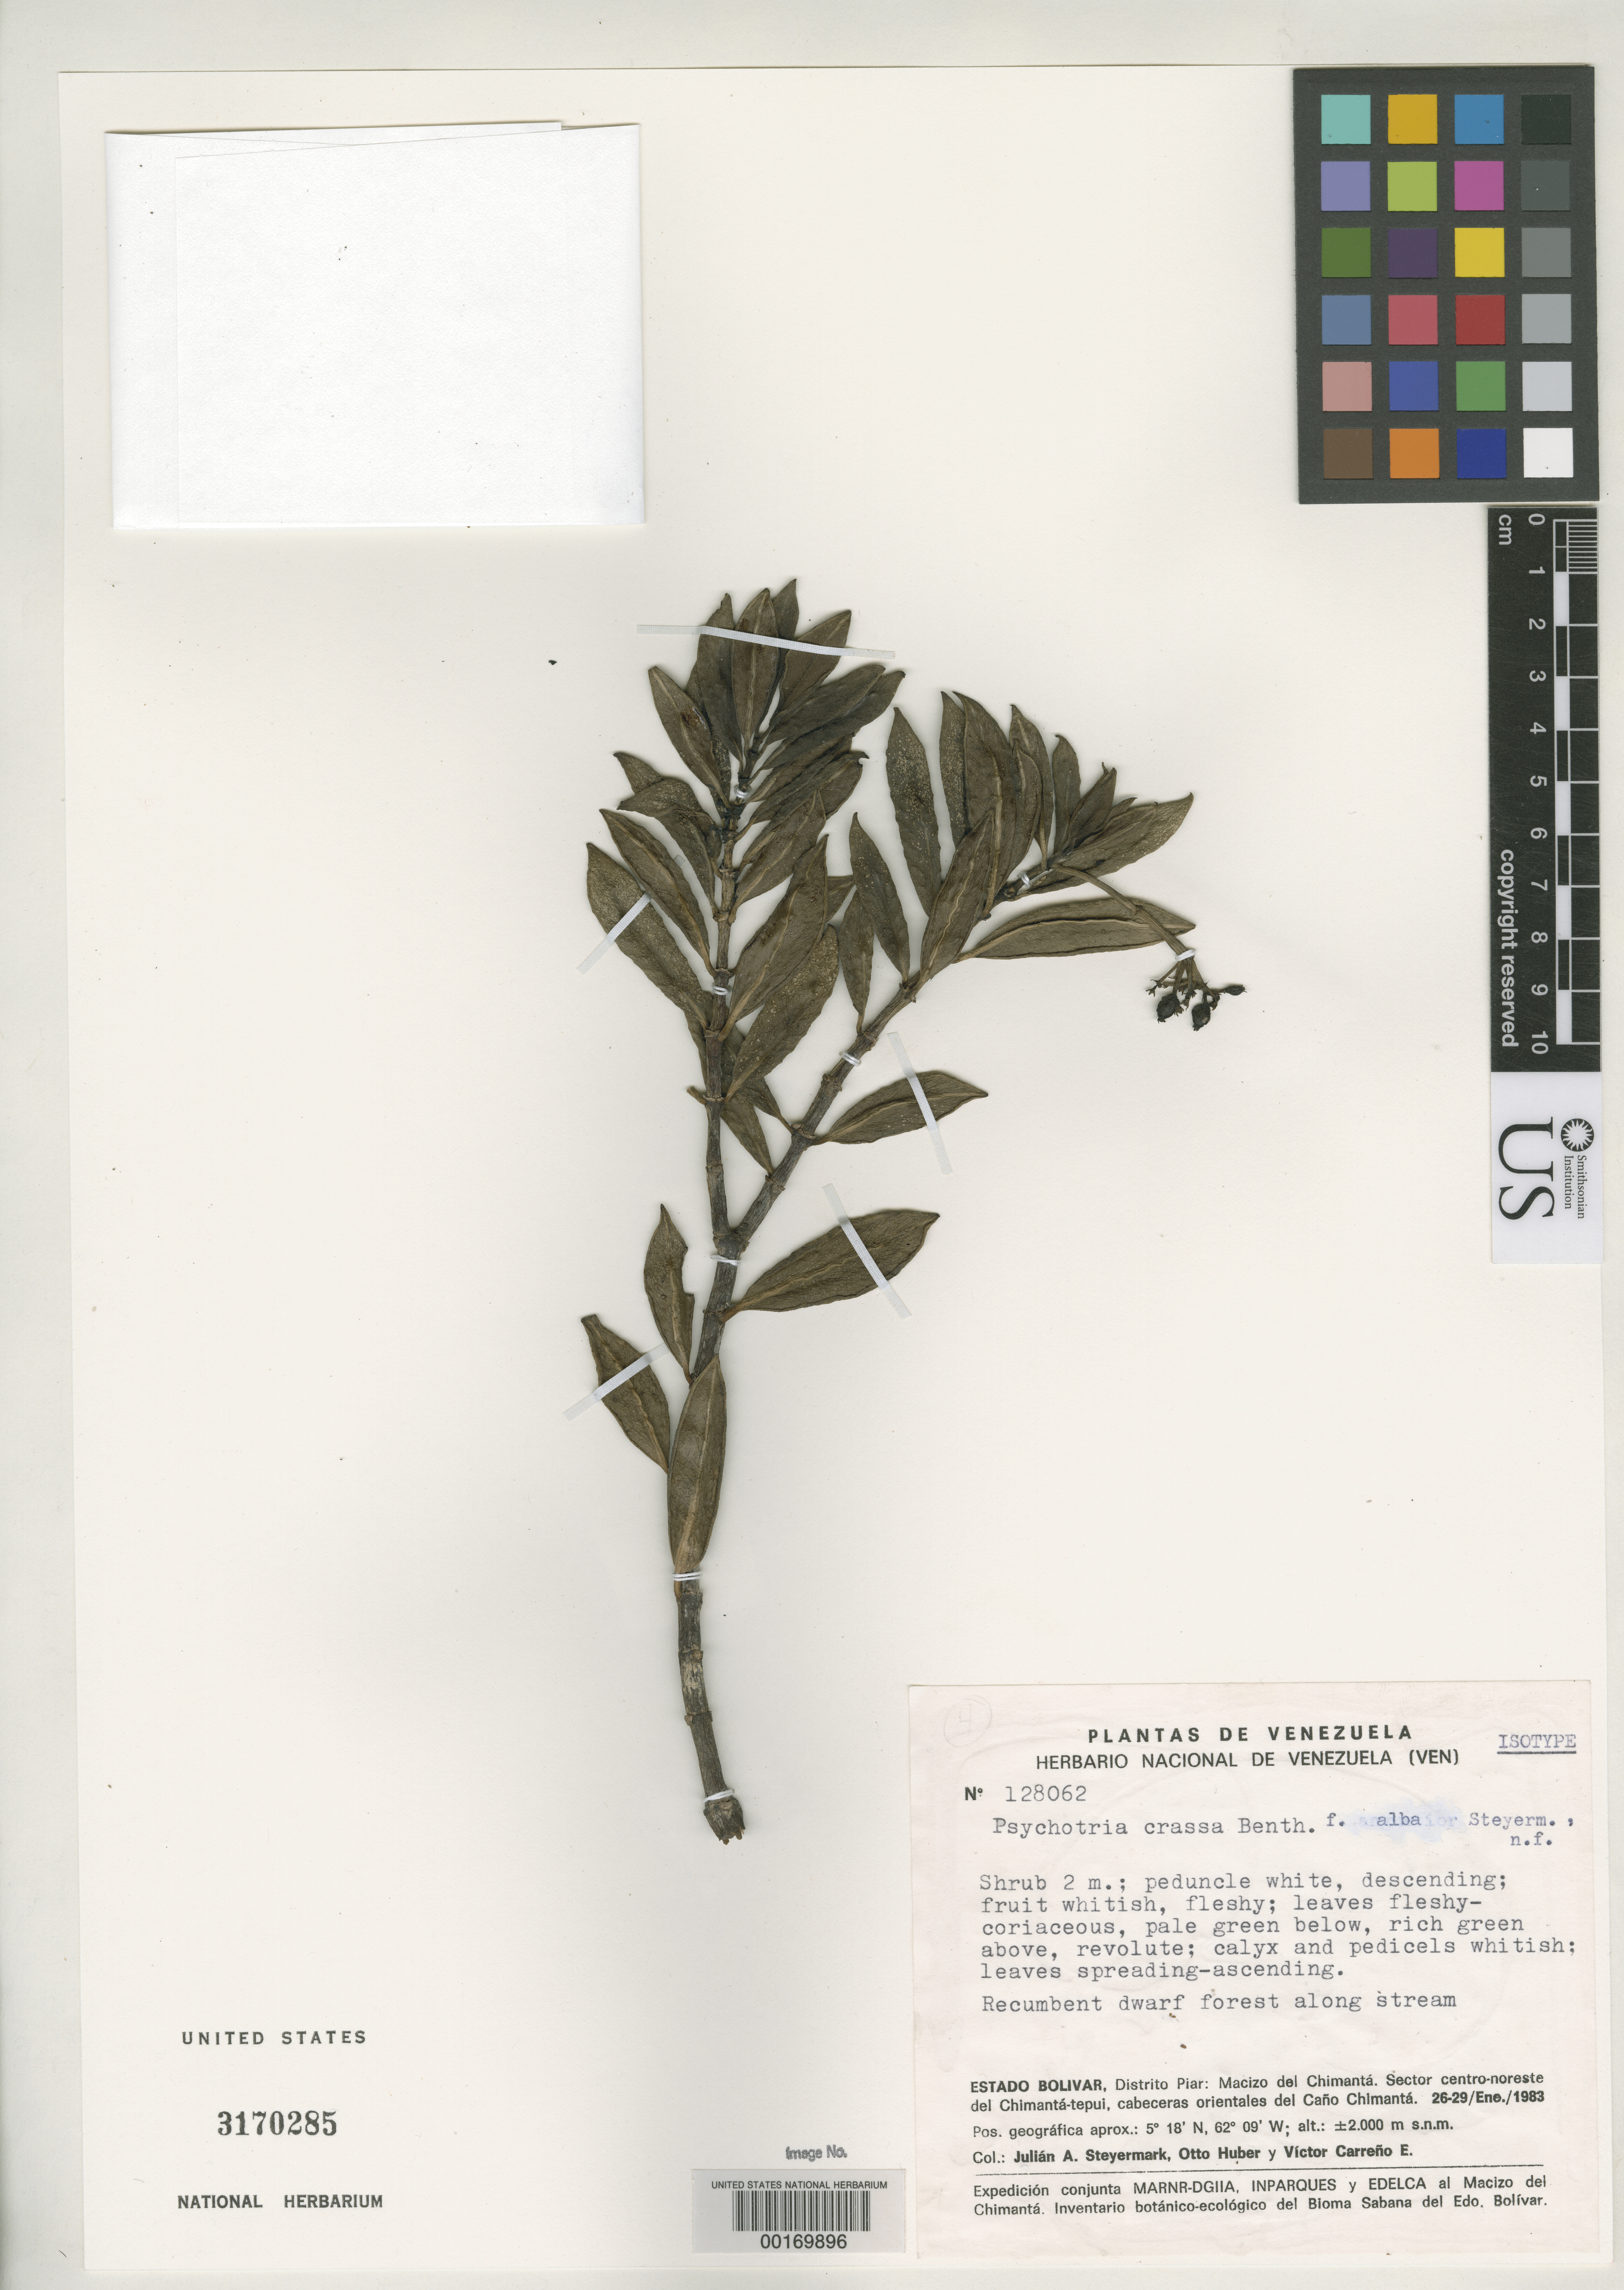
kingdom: Plantae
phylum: Tracheophyta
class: Magnoliopsida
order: Gentianales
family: Rubiaceae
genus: Psychotria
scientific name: Psychotria crassa f. alba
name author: Steyerm.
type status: Isotype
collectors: J. Steyermark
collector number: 128062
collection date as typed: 26 Jan 1983 to 29 Jan 1983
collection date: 1983-01-26/1983-01-29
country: Venezuela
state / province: Bolivar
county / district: Piar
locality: Massif of Chimanta, NE Center sector of Chimanata-tepui, eastern headwaters of Cano Chimanta.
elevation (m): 2000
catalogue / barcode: US 3170285